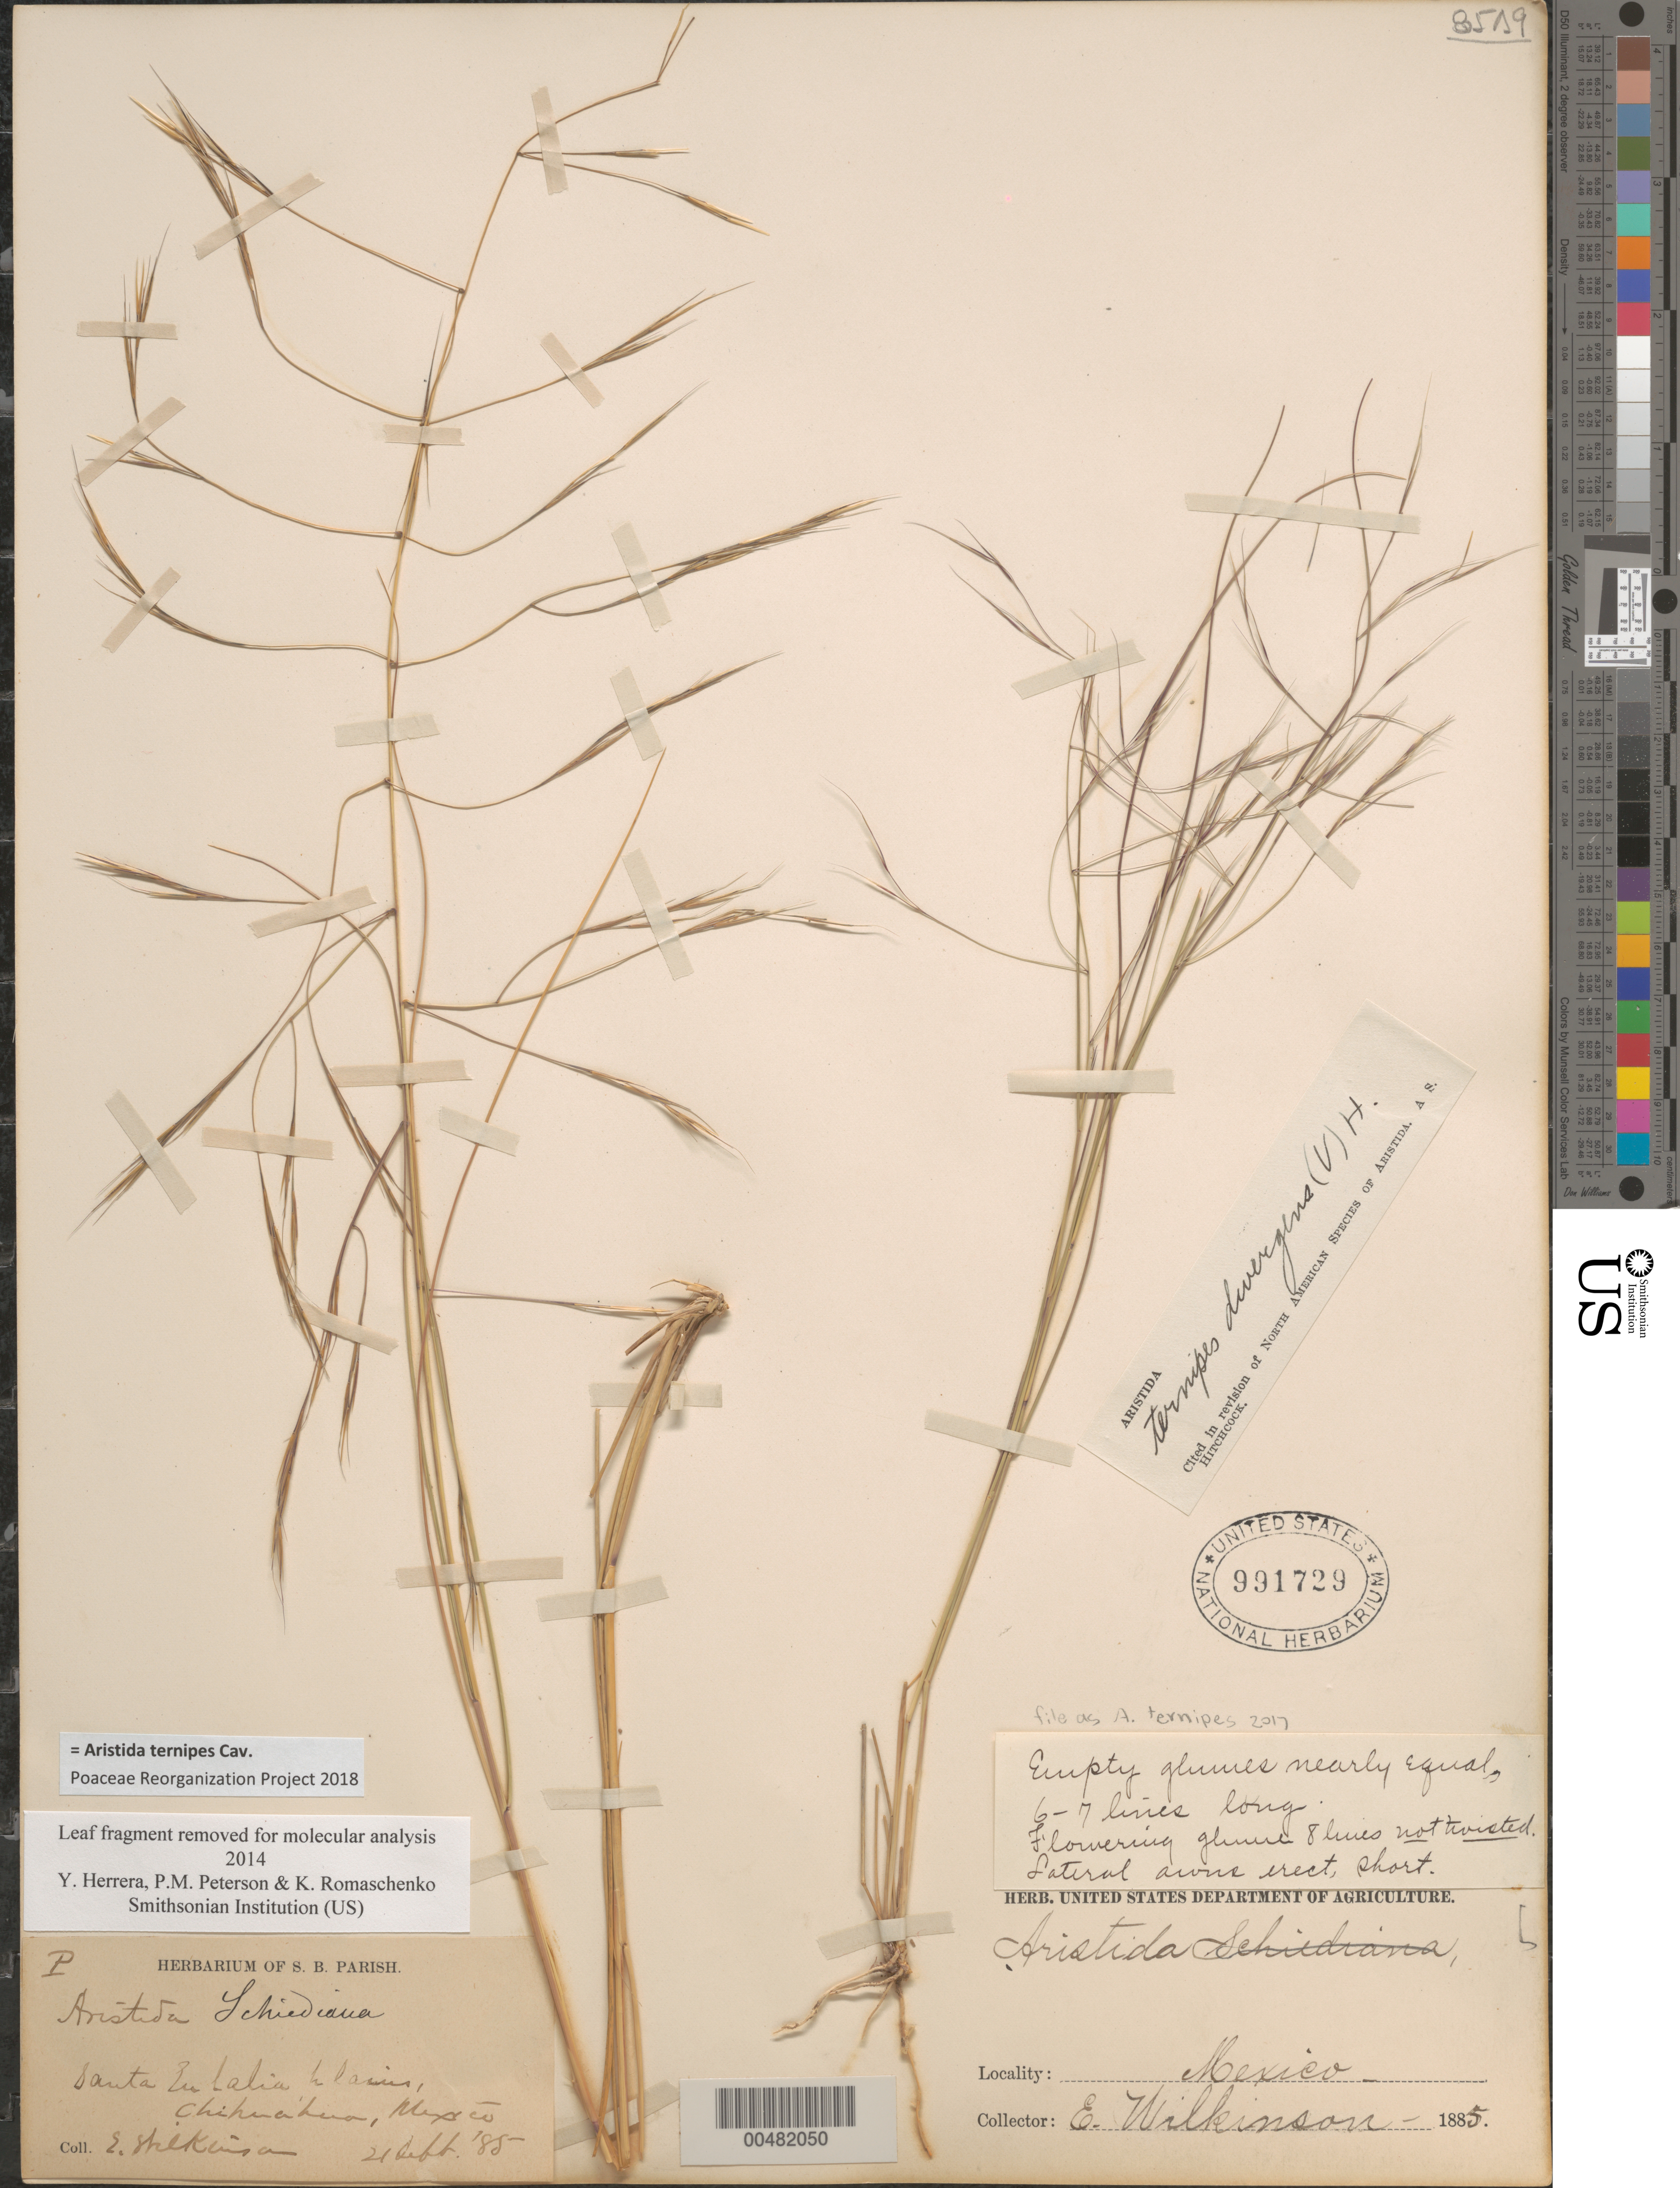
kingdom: Plantae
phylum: Tracheophyta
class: Liliopsida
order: Poales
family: Poaceae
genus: Aristida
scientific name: Aristida ternipes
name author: Cav.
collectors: E. Wilkinson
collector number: P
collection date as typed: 21 Sep 1885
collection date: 1885-09-21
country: Mexico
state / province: Chihuahua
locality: Santa Eulalia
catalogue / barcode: US 991729